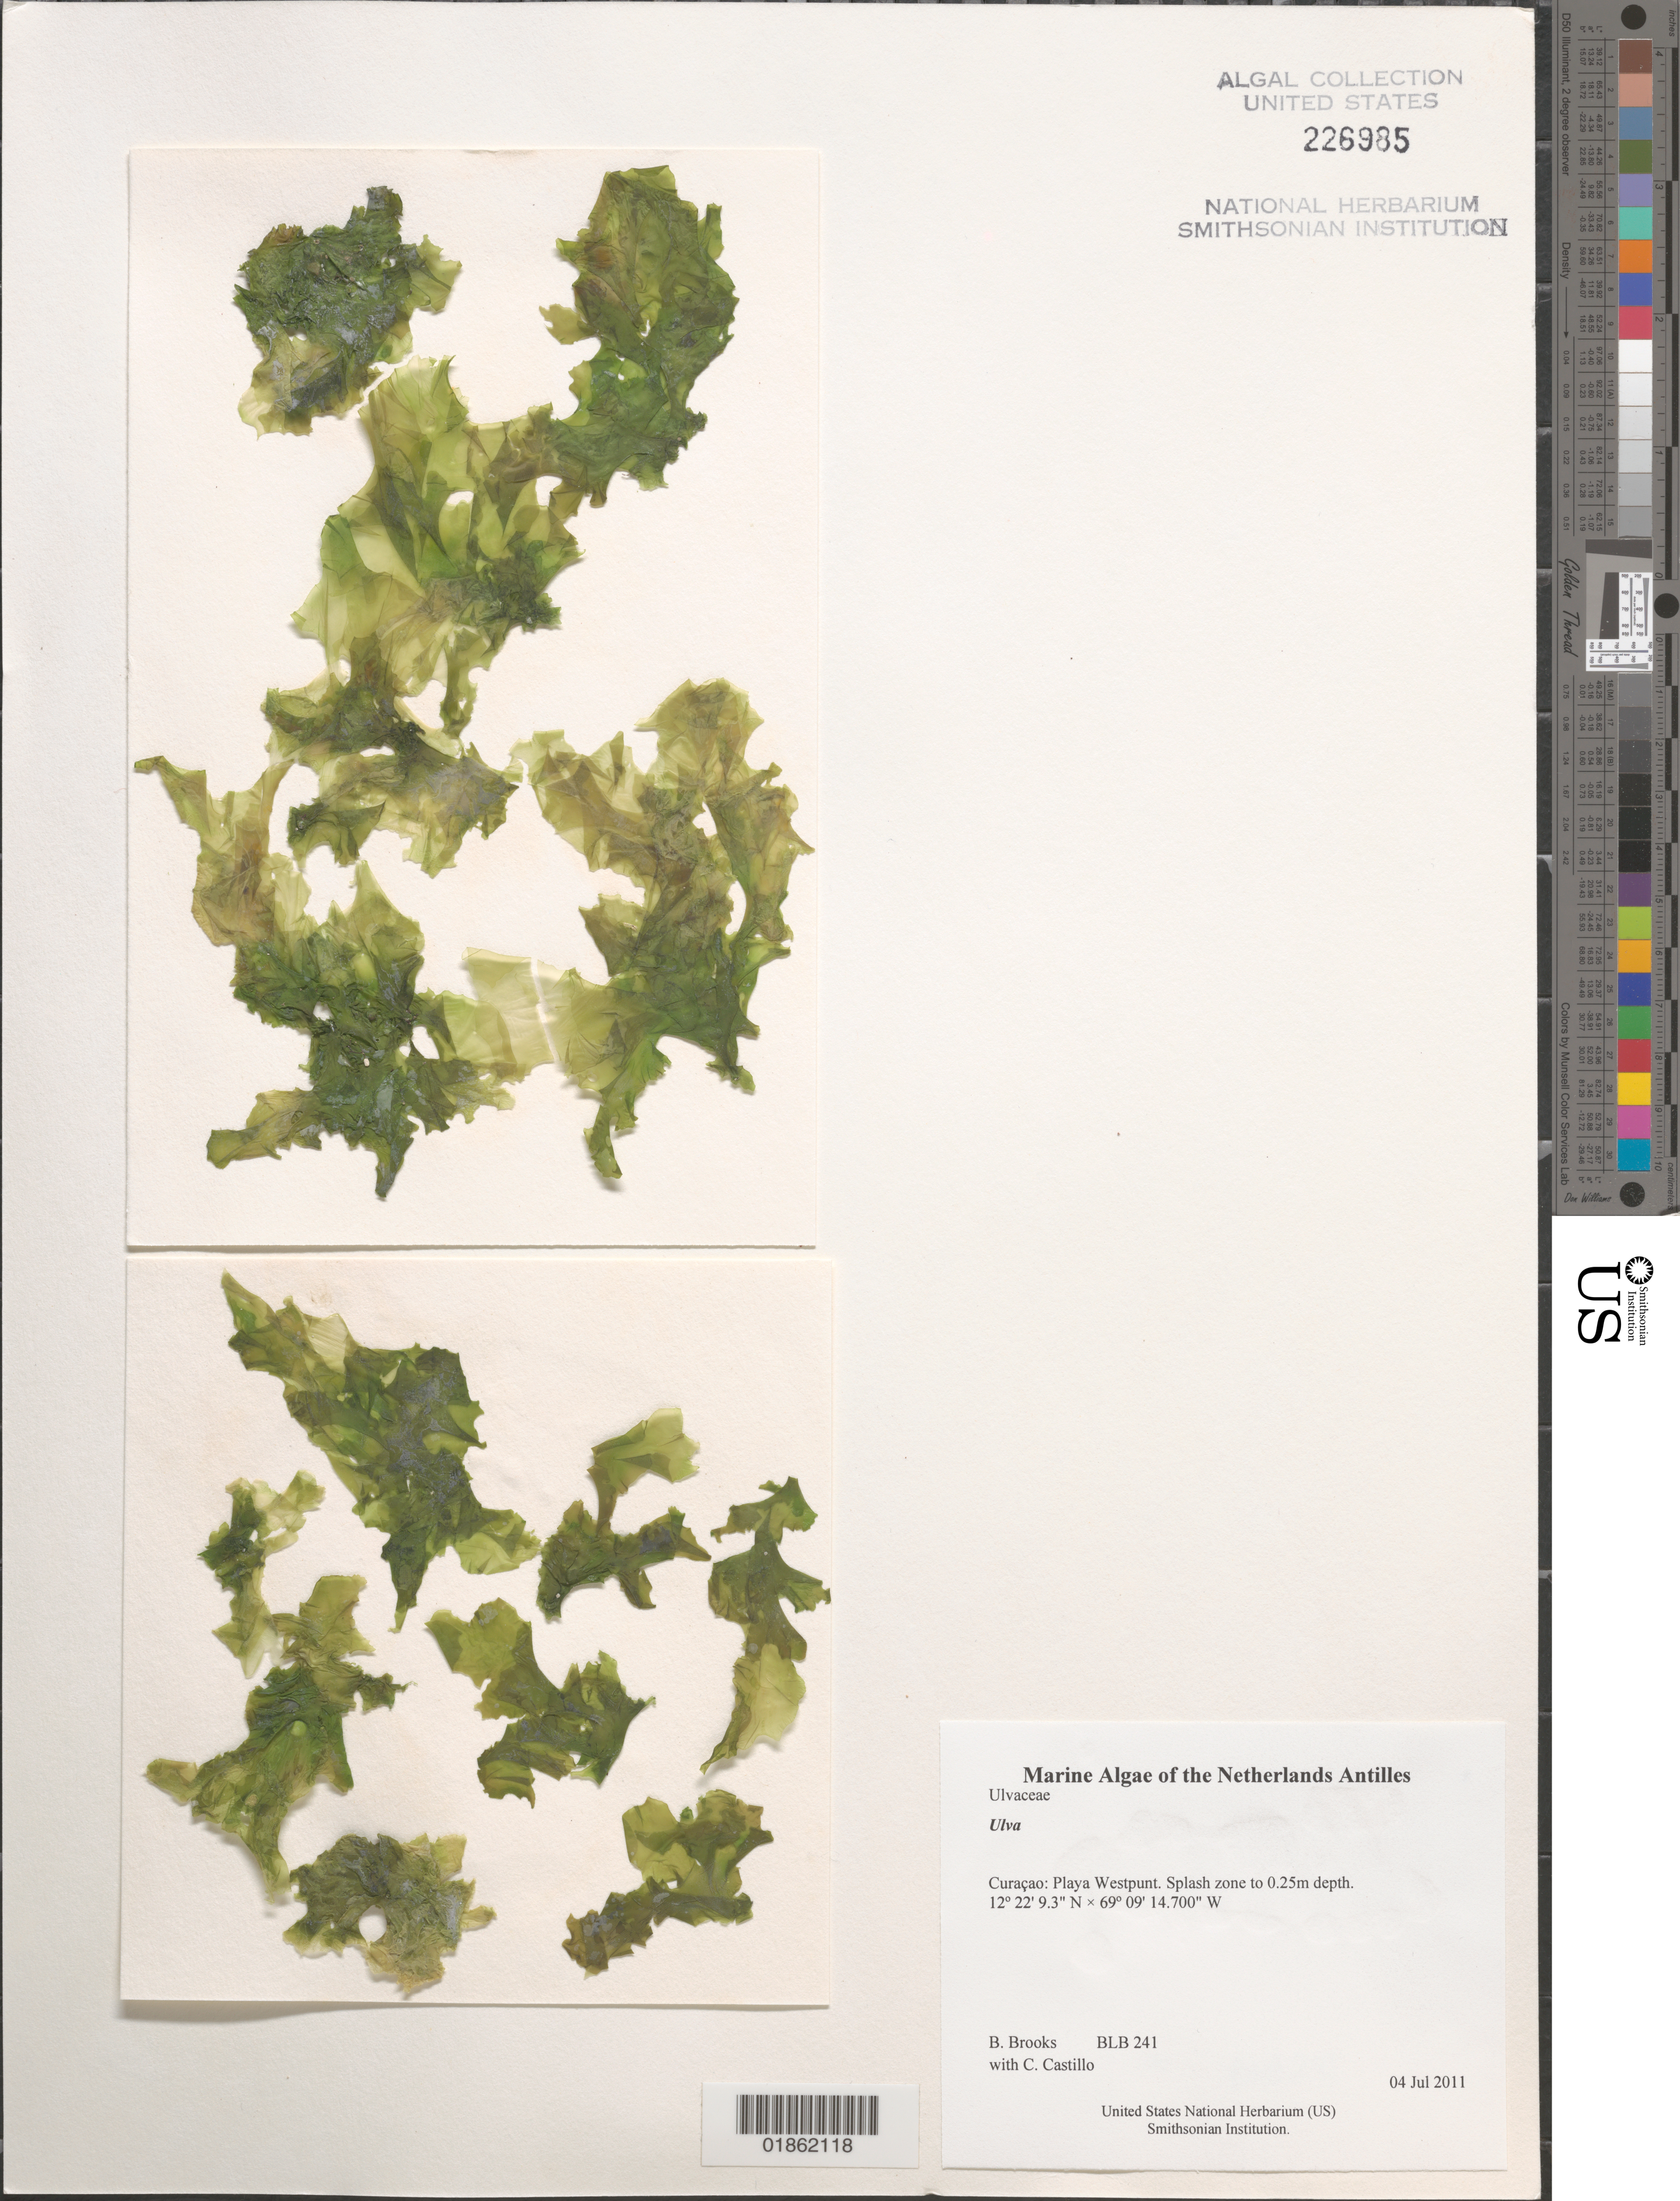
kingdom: Plantae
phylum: Chlorophyta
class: Ulvophyceae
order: Ulvales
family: Ulvaceae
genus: Ulva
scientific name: Ulva sp.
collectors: B. Brooks & C. Castillo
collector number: BLB 241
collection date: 2011-07-04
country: Curaçao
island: Curaçao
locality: Playa Westpunt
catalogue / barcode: US 226985